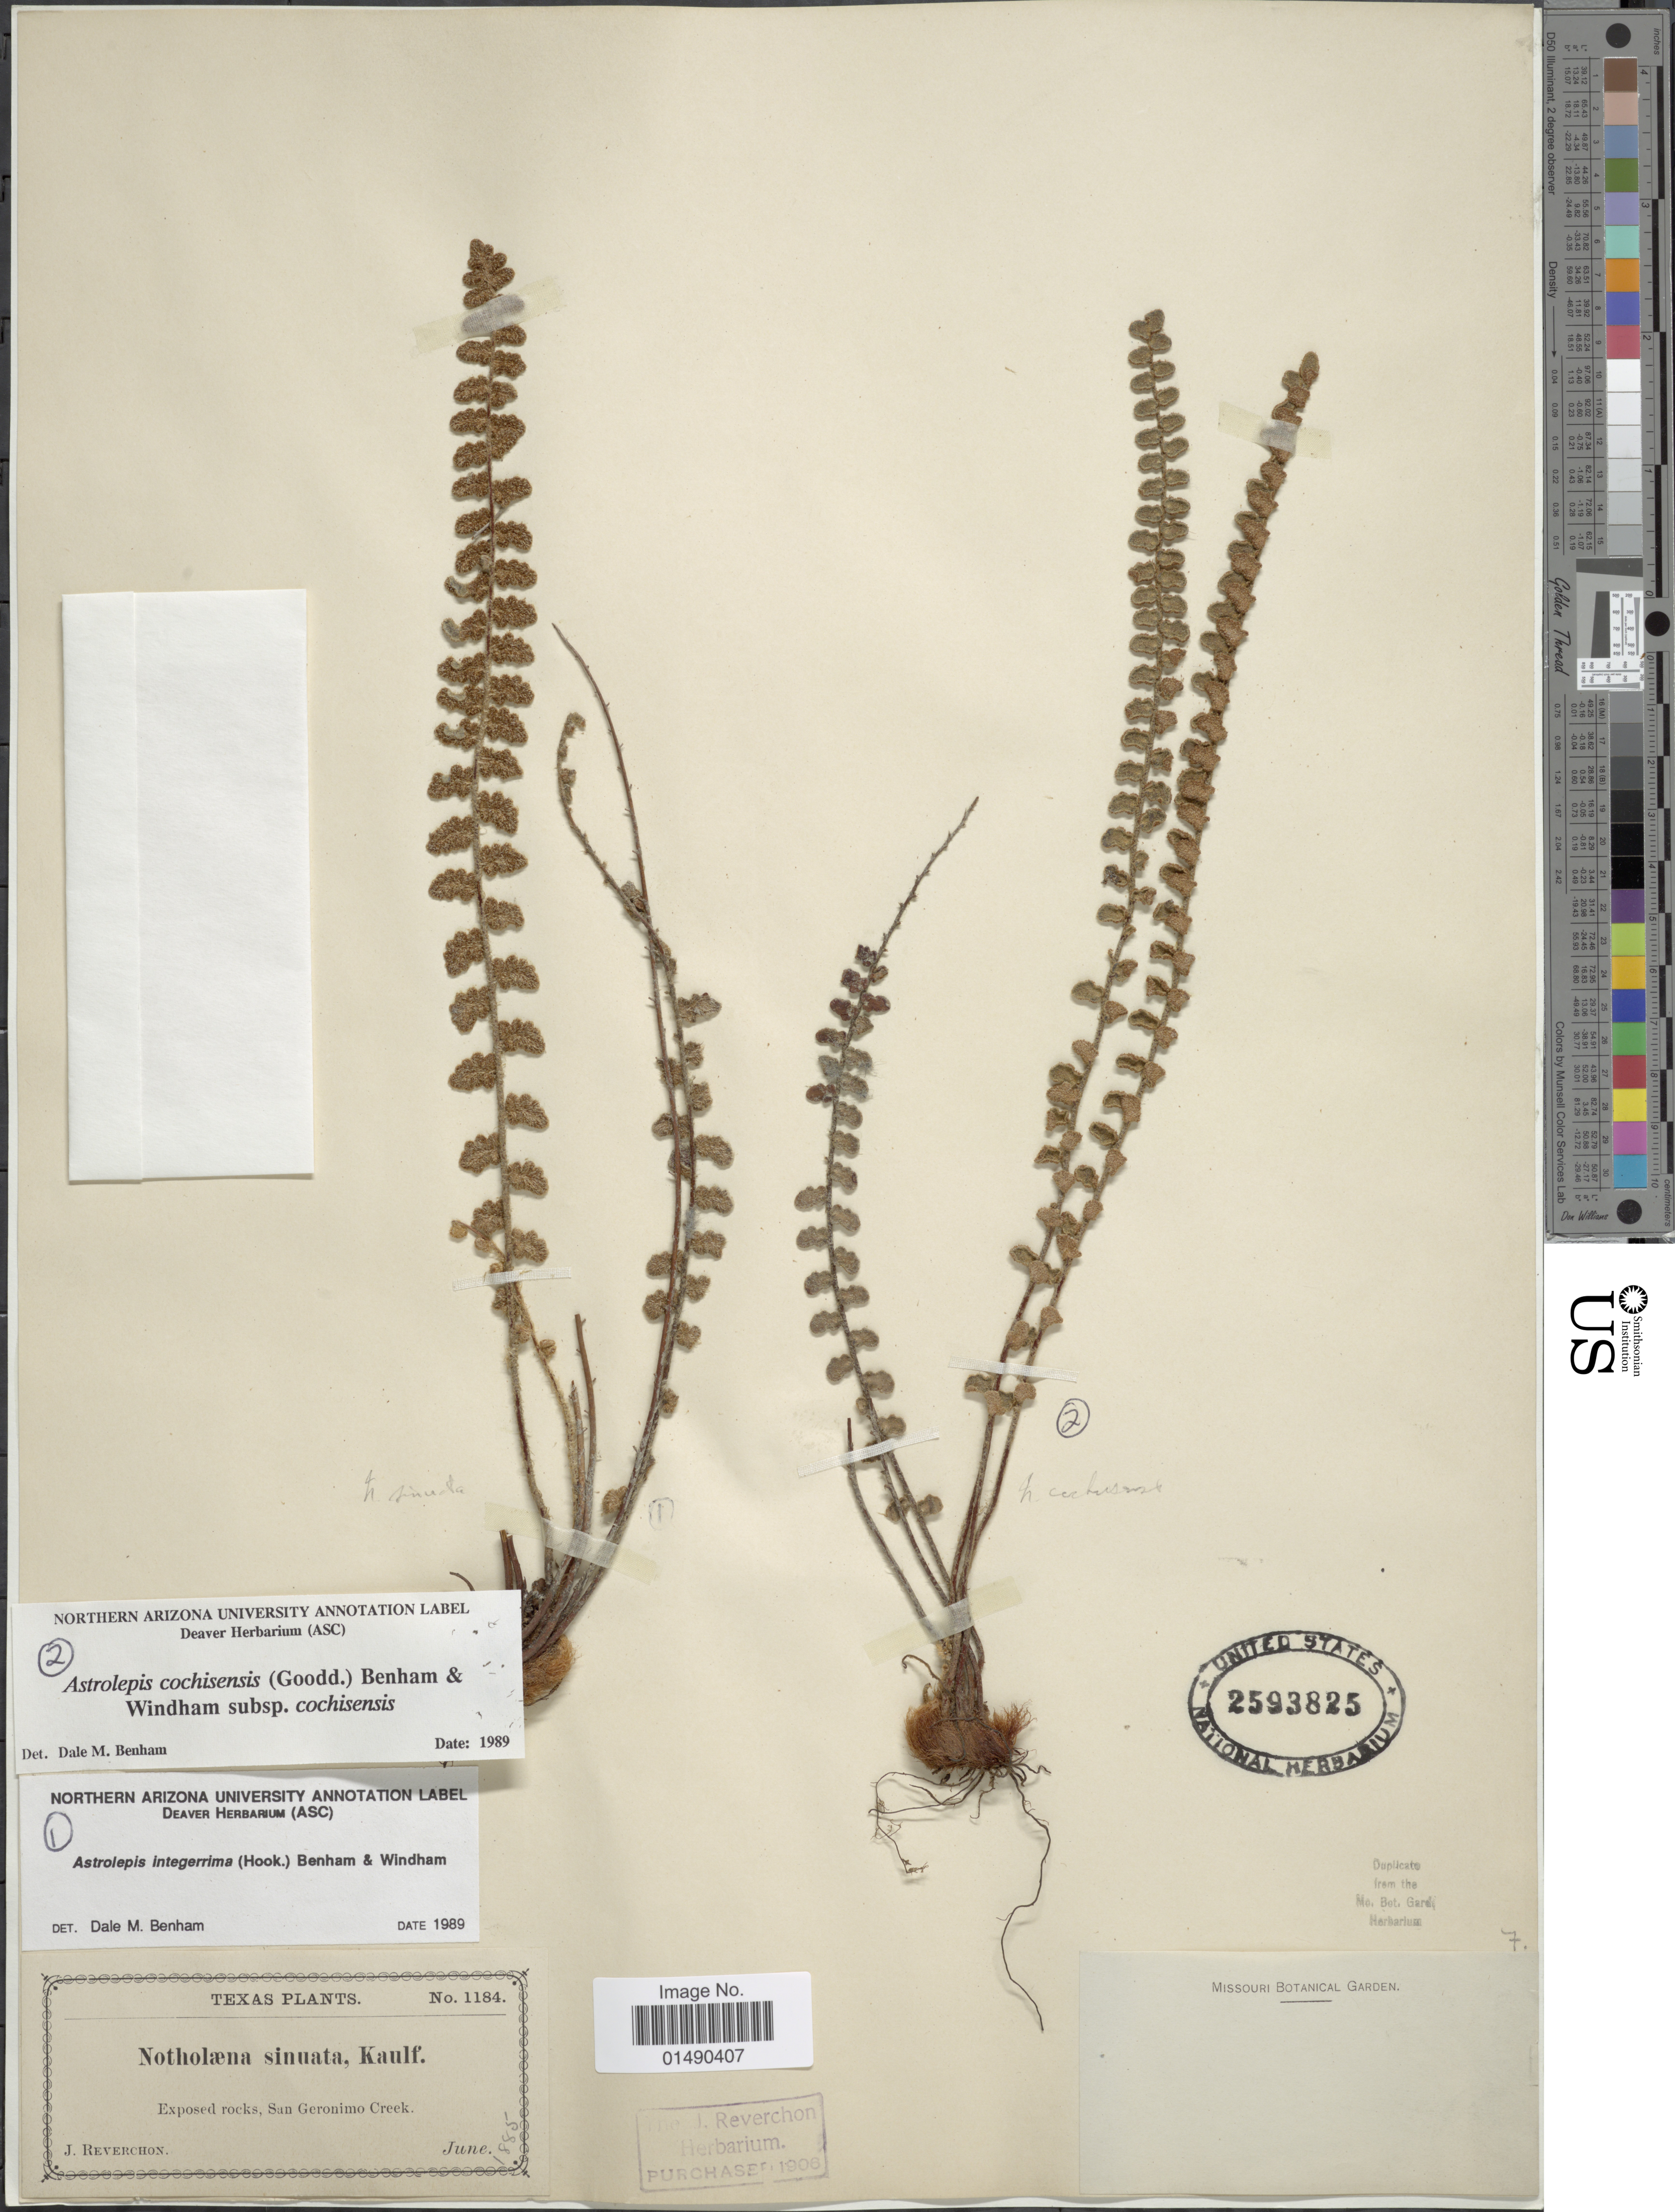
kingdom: Plantae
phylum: Tracheophyta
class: Polypodiopsida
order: Polypodiales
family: Pteridaceae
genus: Astrolepis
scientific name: Astrolepis cochisensis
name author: (C.O. Goodd.) D.M. Benham & Windham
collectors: J. Reverchon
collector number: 1184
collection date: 1885-06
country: United States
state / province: Texas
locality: Exposed rocks, San Geronimo Creek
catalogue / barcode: US 2593825